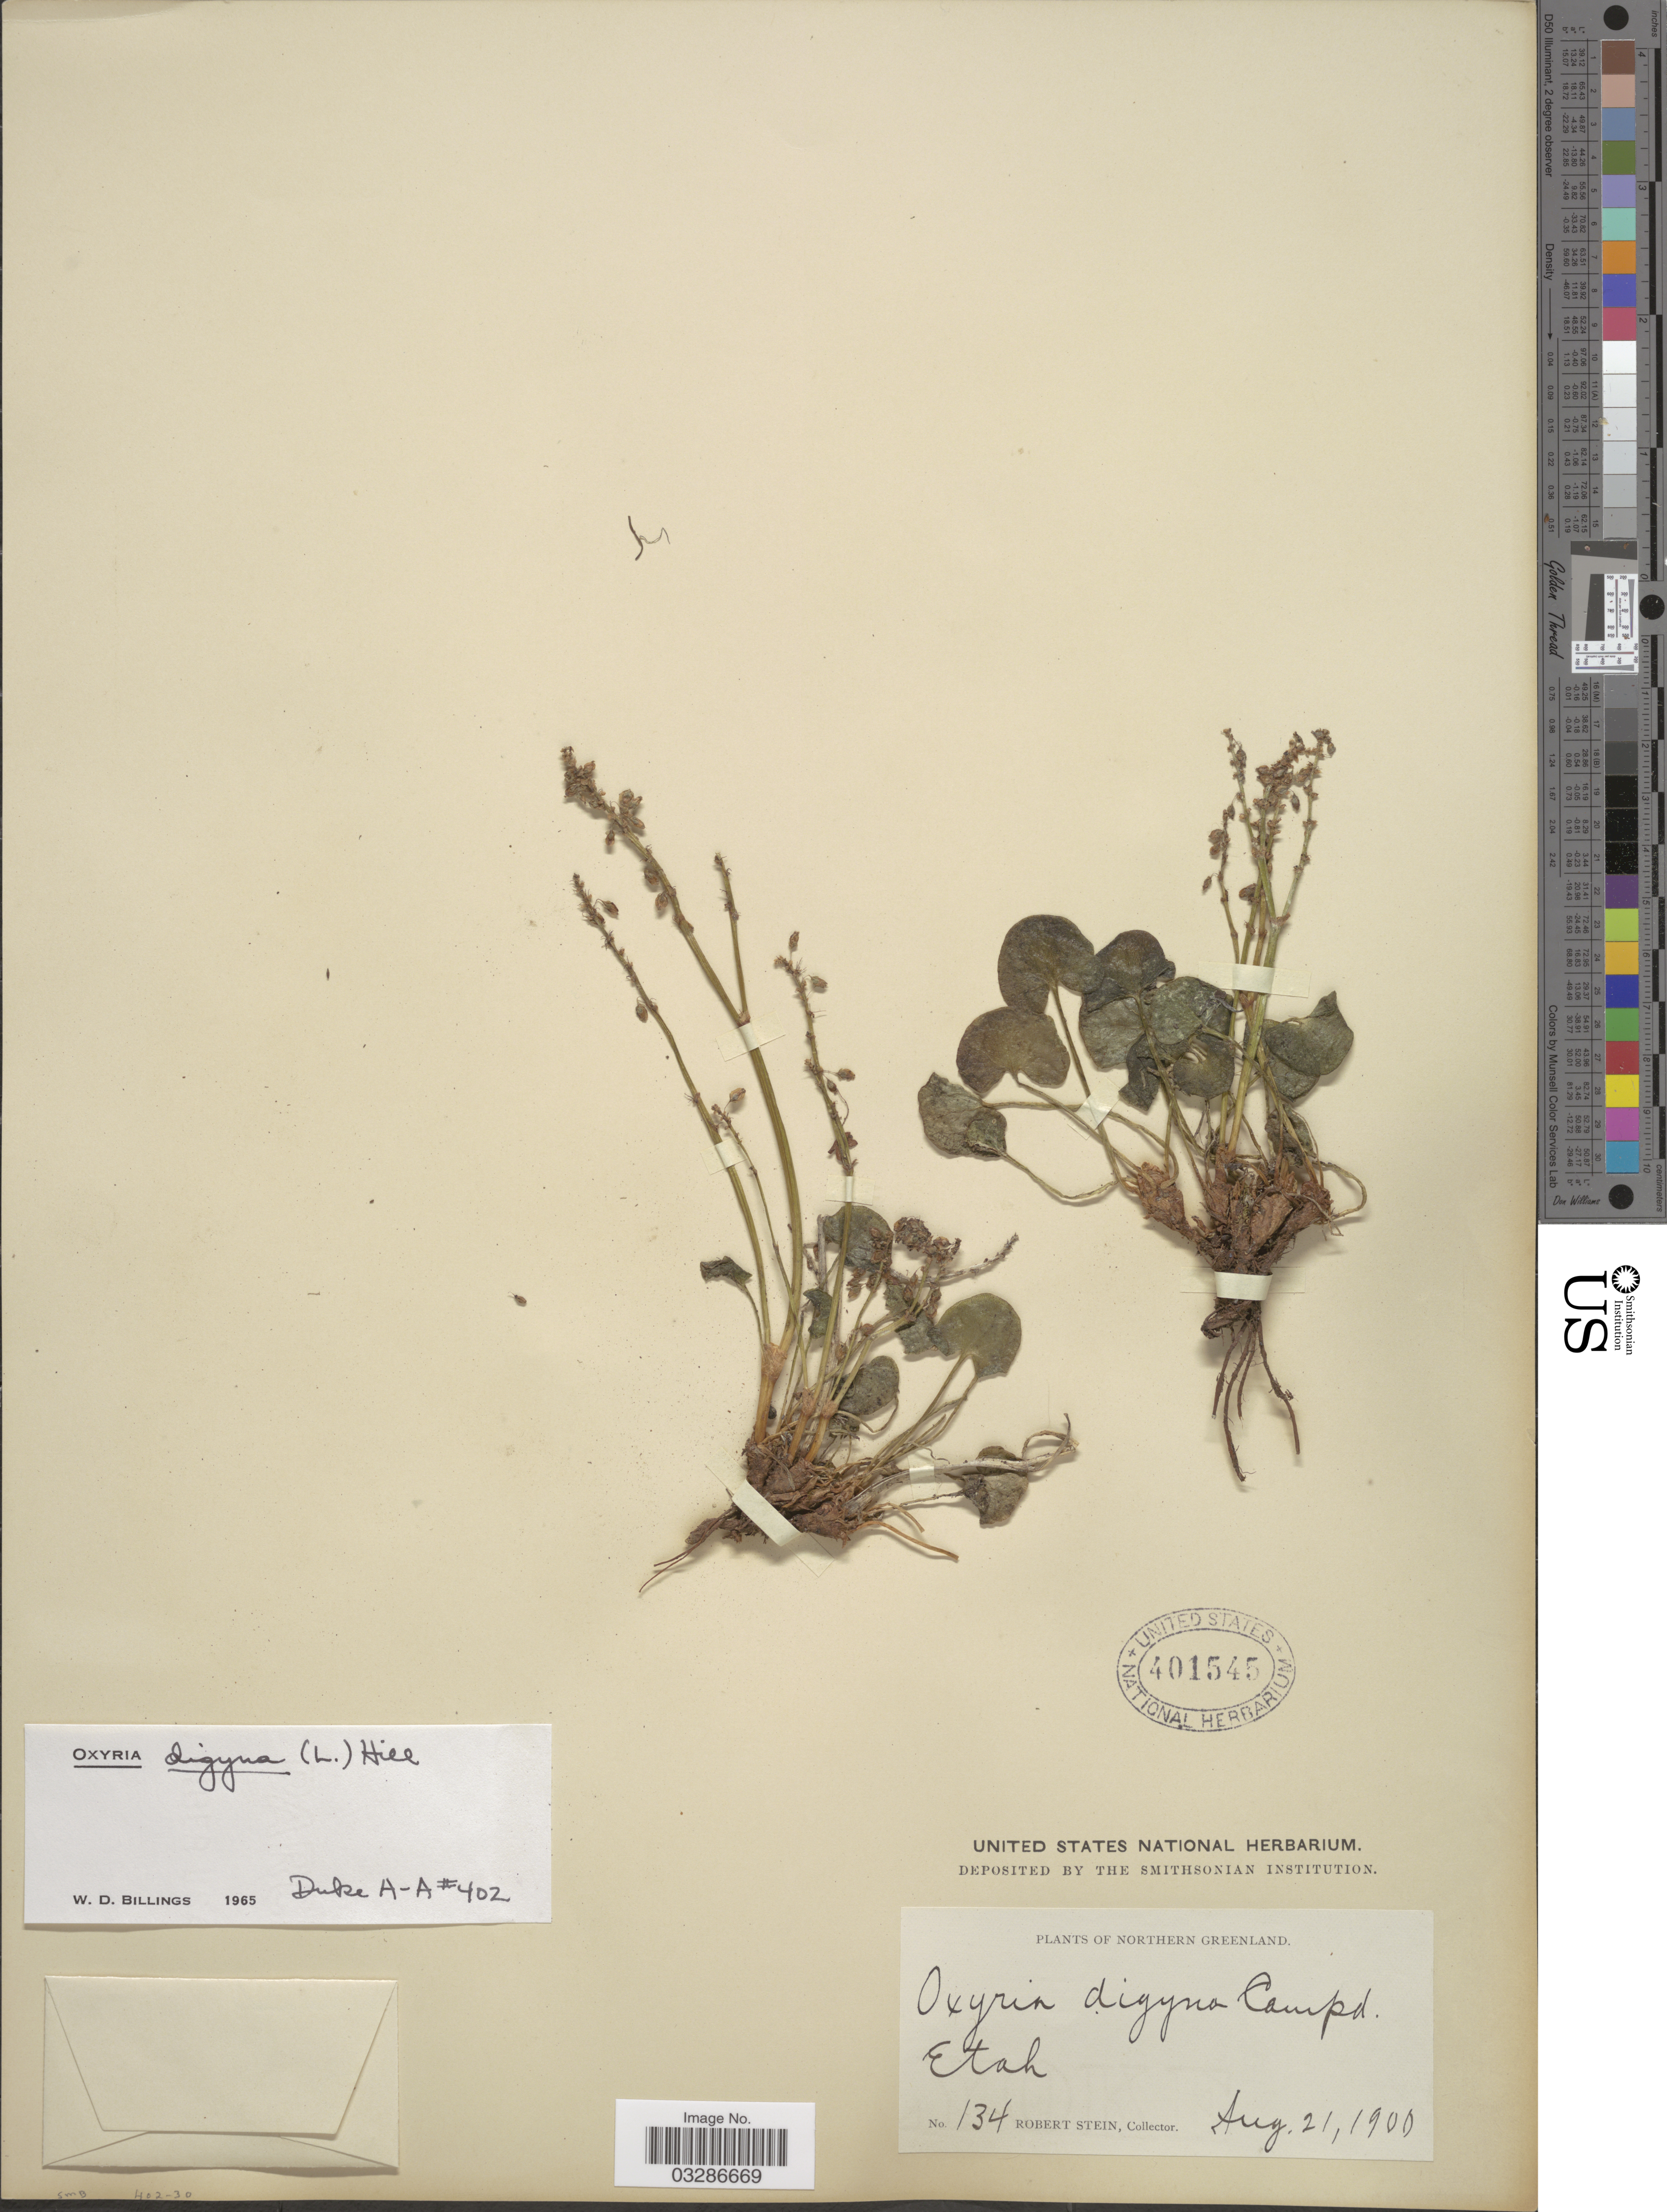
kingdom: Plantae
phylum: Tracheophyta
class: Magnoliopsida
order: Caryophyllales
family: Polygonaceae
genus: Oxyria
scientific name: Oxyria digyna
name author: (L.) Hill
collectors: R. Stein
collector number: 134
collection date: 1900-08-21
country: Greenland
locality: Northern Greenland, Etah.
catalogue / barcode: US 401545